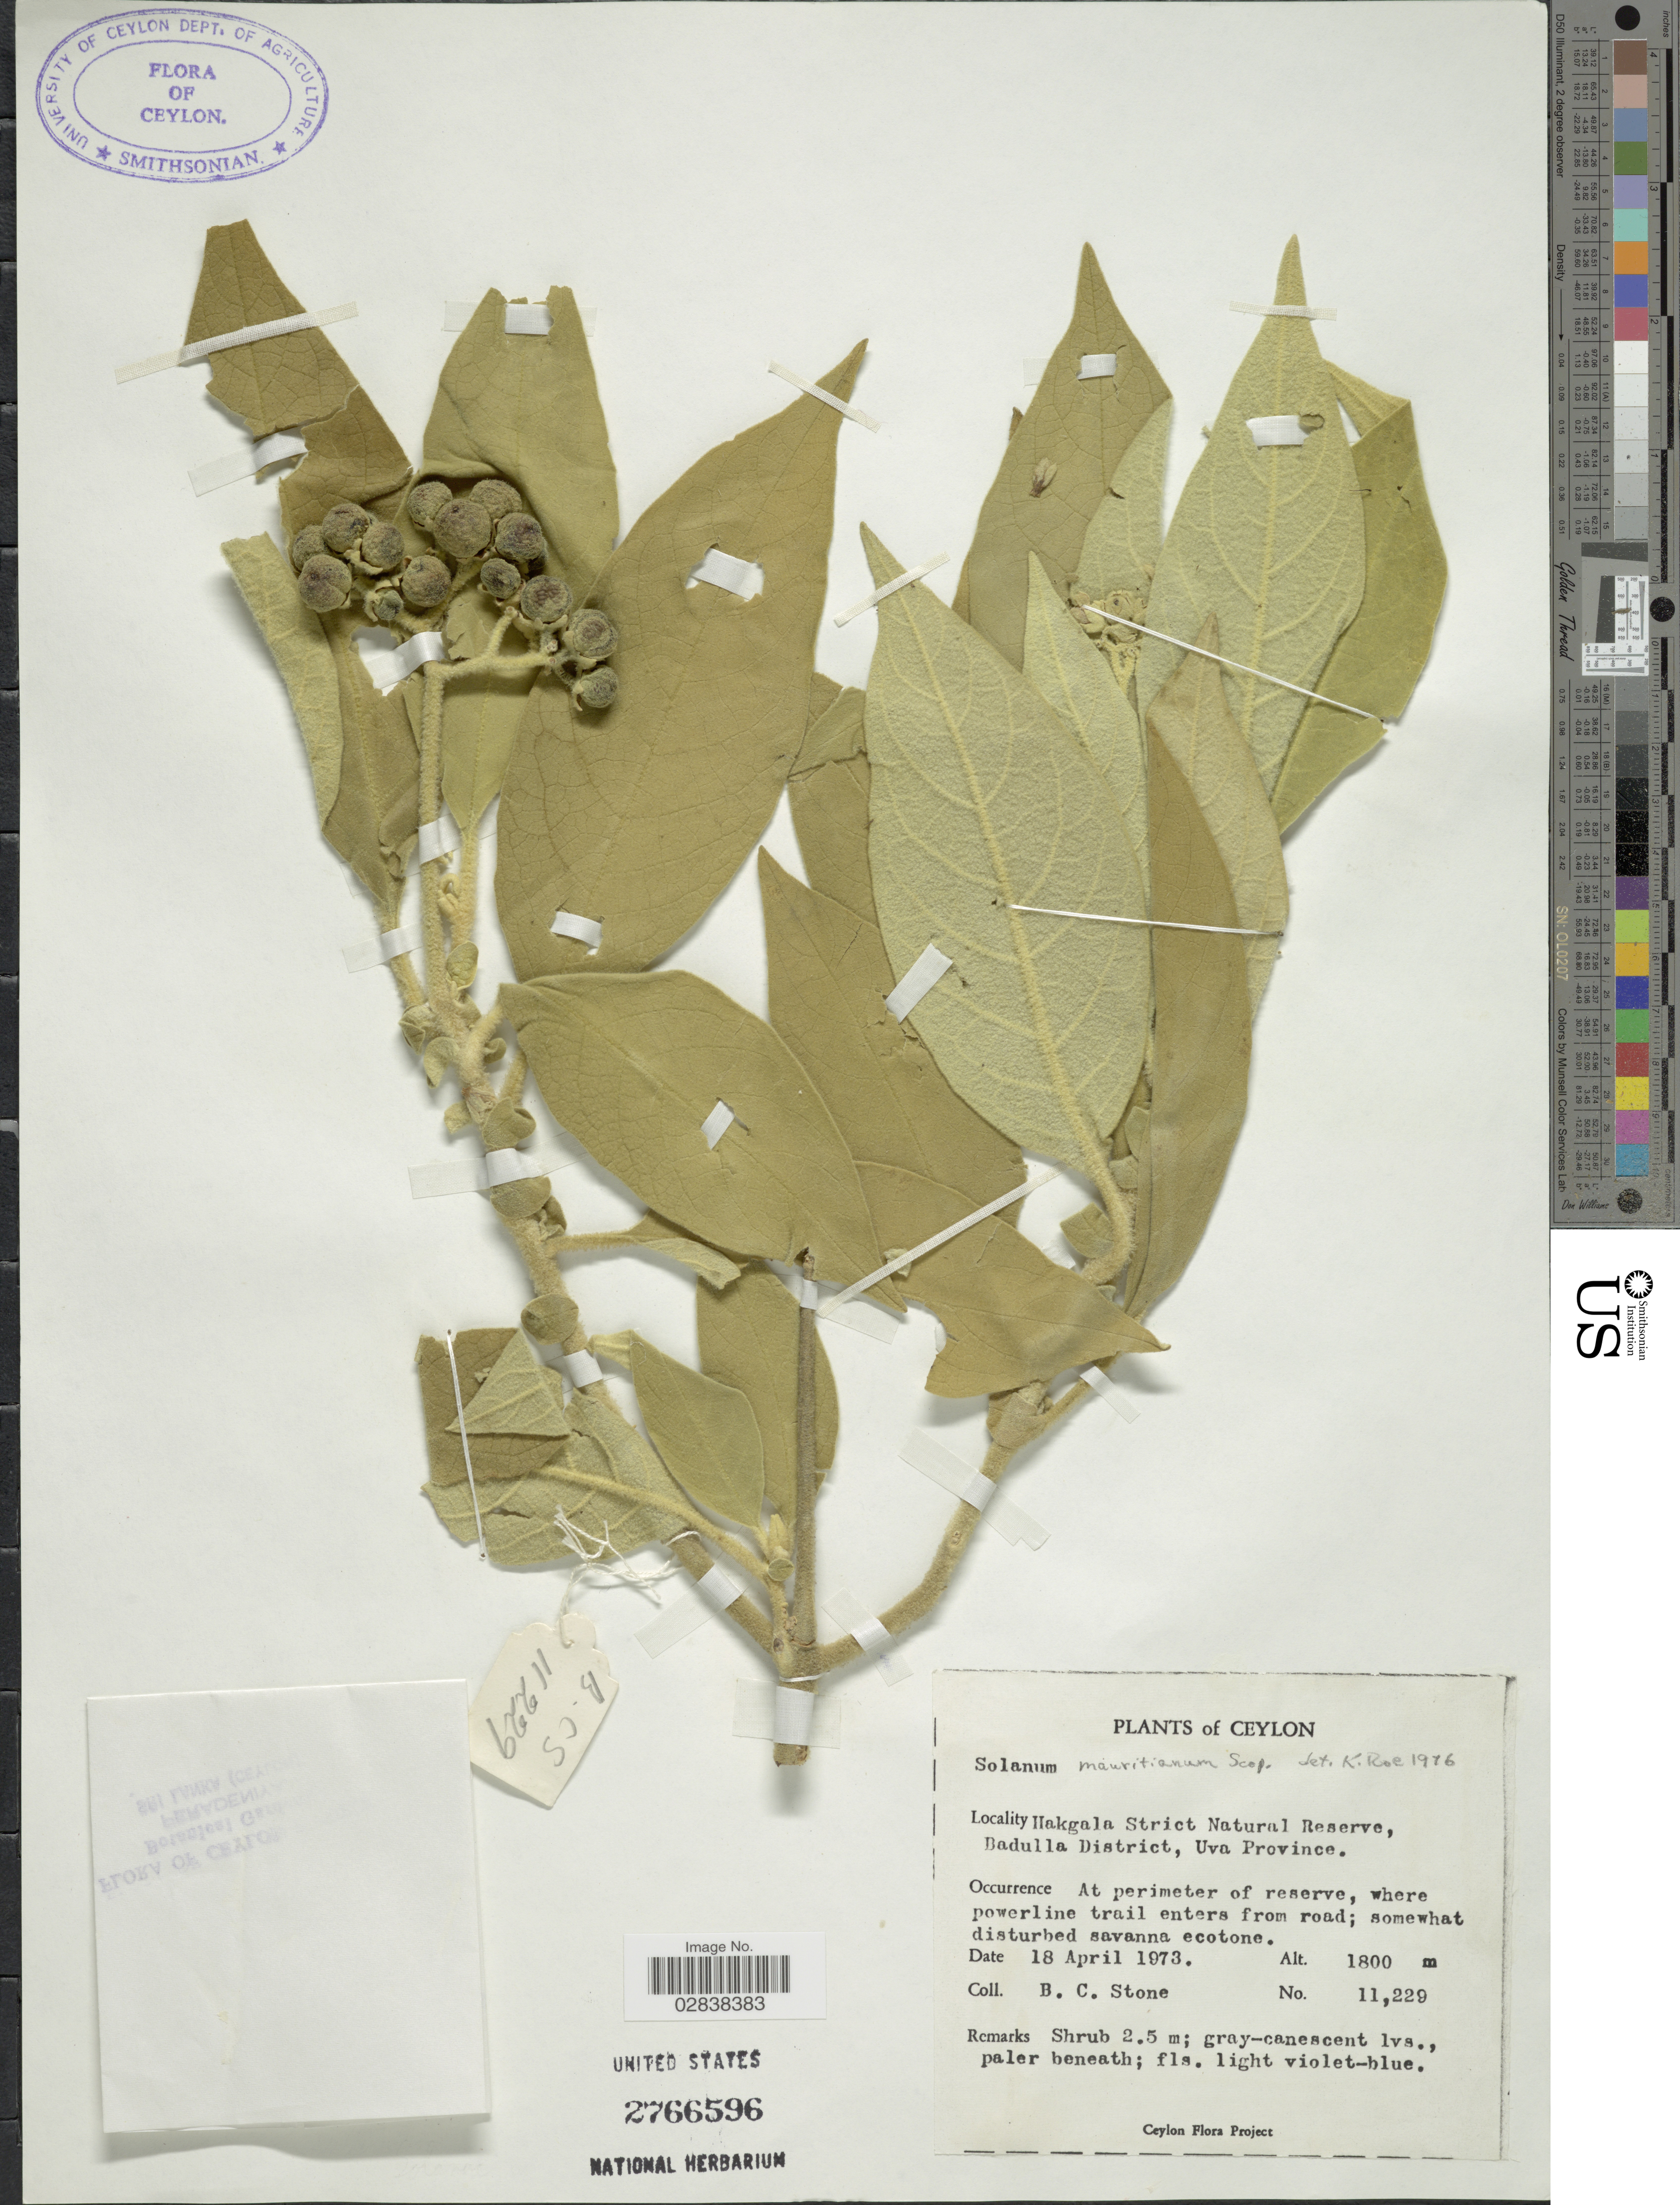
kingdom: Plantae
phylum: Tracheophyta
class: Magnoliopsida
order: Solanales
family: Solanaceae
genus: Solanum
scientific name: Solanum mauritianum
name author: Scop.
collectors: B. C. Stone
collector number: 11229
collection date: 1973-04-18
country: Sri Lanka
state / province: Uva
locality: Ceylon, Ilakgala Strict Natural Reserve, Badulla District.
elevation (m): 1800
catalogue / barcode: US 2766596